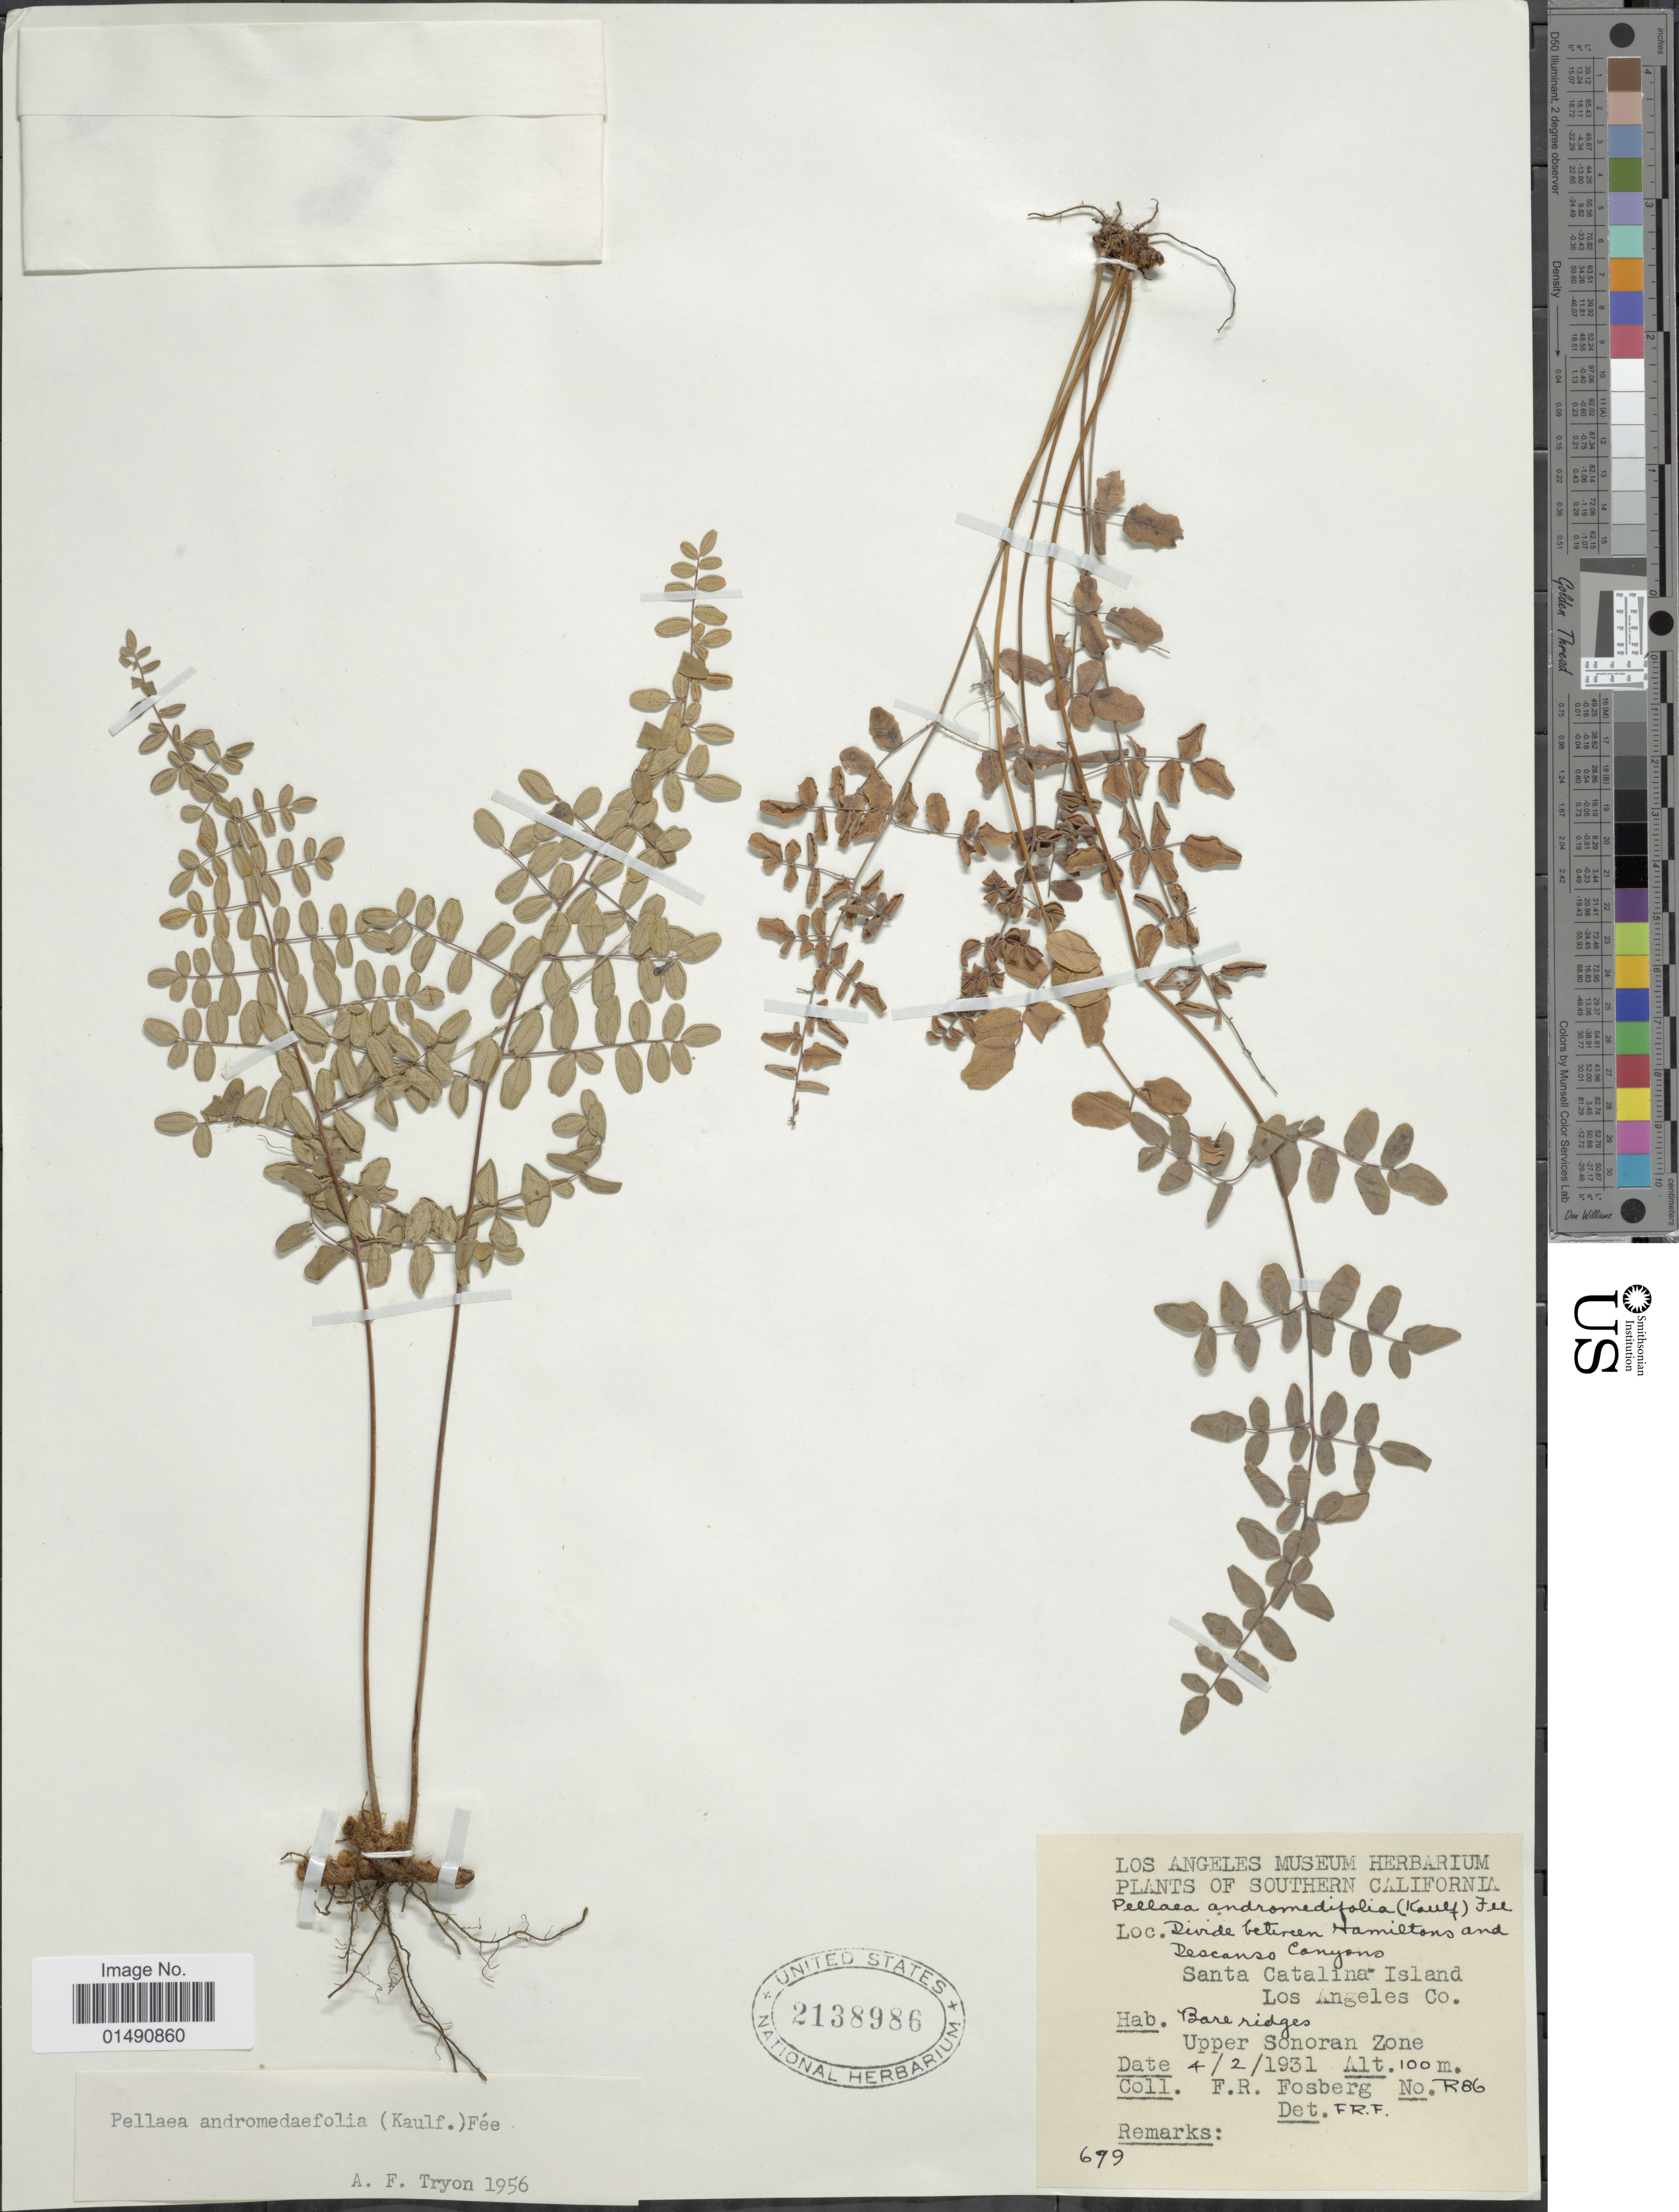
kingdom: Plantae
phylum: Tracheophyta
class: Polypodiopsida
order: Polypodiales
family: Pteridaceae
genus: Pellaea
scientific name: Pellaea andromedifolia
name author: (Kaulf.) Fée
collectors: F. R. Fosberg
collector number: R86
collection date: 1931-04-02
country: United States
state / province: California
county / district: Los Angeles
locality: Southern California, Divide between Hamiltons and Descanso Canyons, Santa Catalina Island, Los Angeles Co.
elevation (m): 100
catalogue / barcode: US 218986